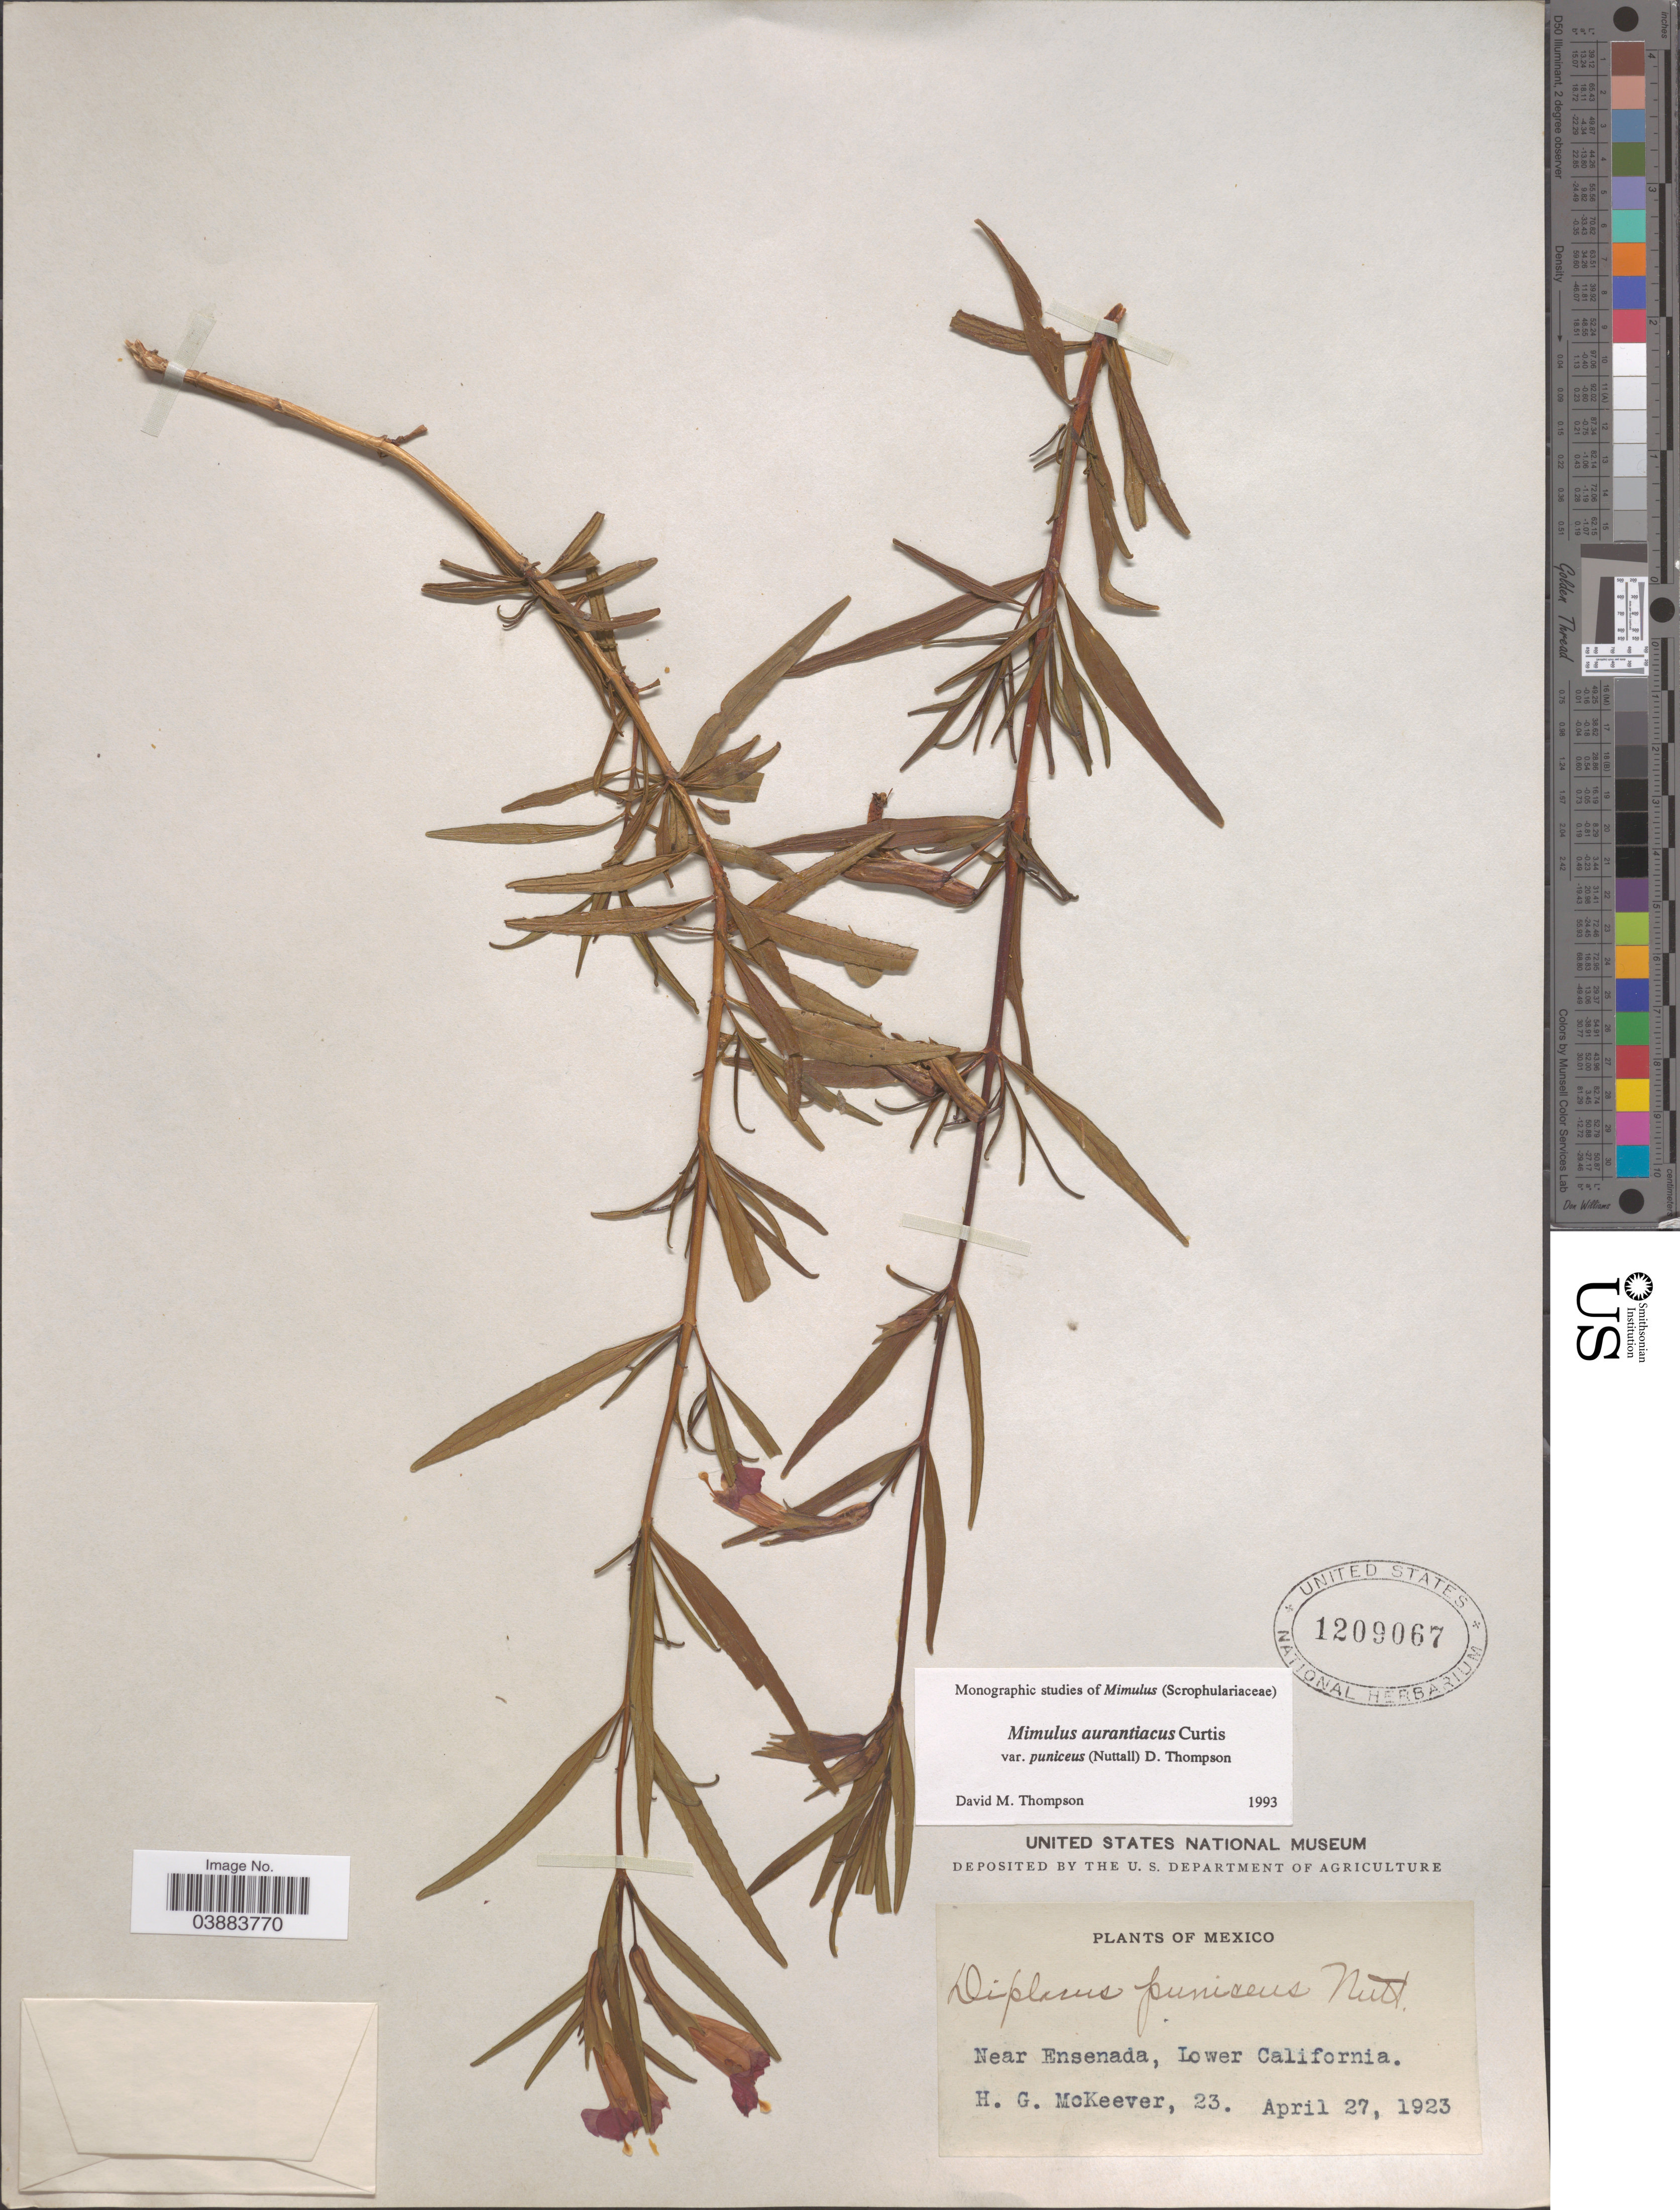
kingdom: Plantae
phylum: Tracheophyta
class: Magnoliopsida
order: Lamiales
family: Phrymaceae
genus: Diplacus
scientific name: Diplacus aurantiacus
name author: (Curtis) Jeps.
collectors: H. McKeever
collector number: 23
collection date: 1923-04-27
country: Mexico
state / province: Baja California Norte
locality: Near Ensenada, Lower California.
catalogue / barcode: US 1209067